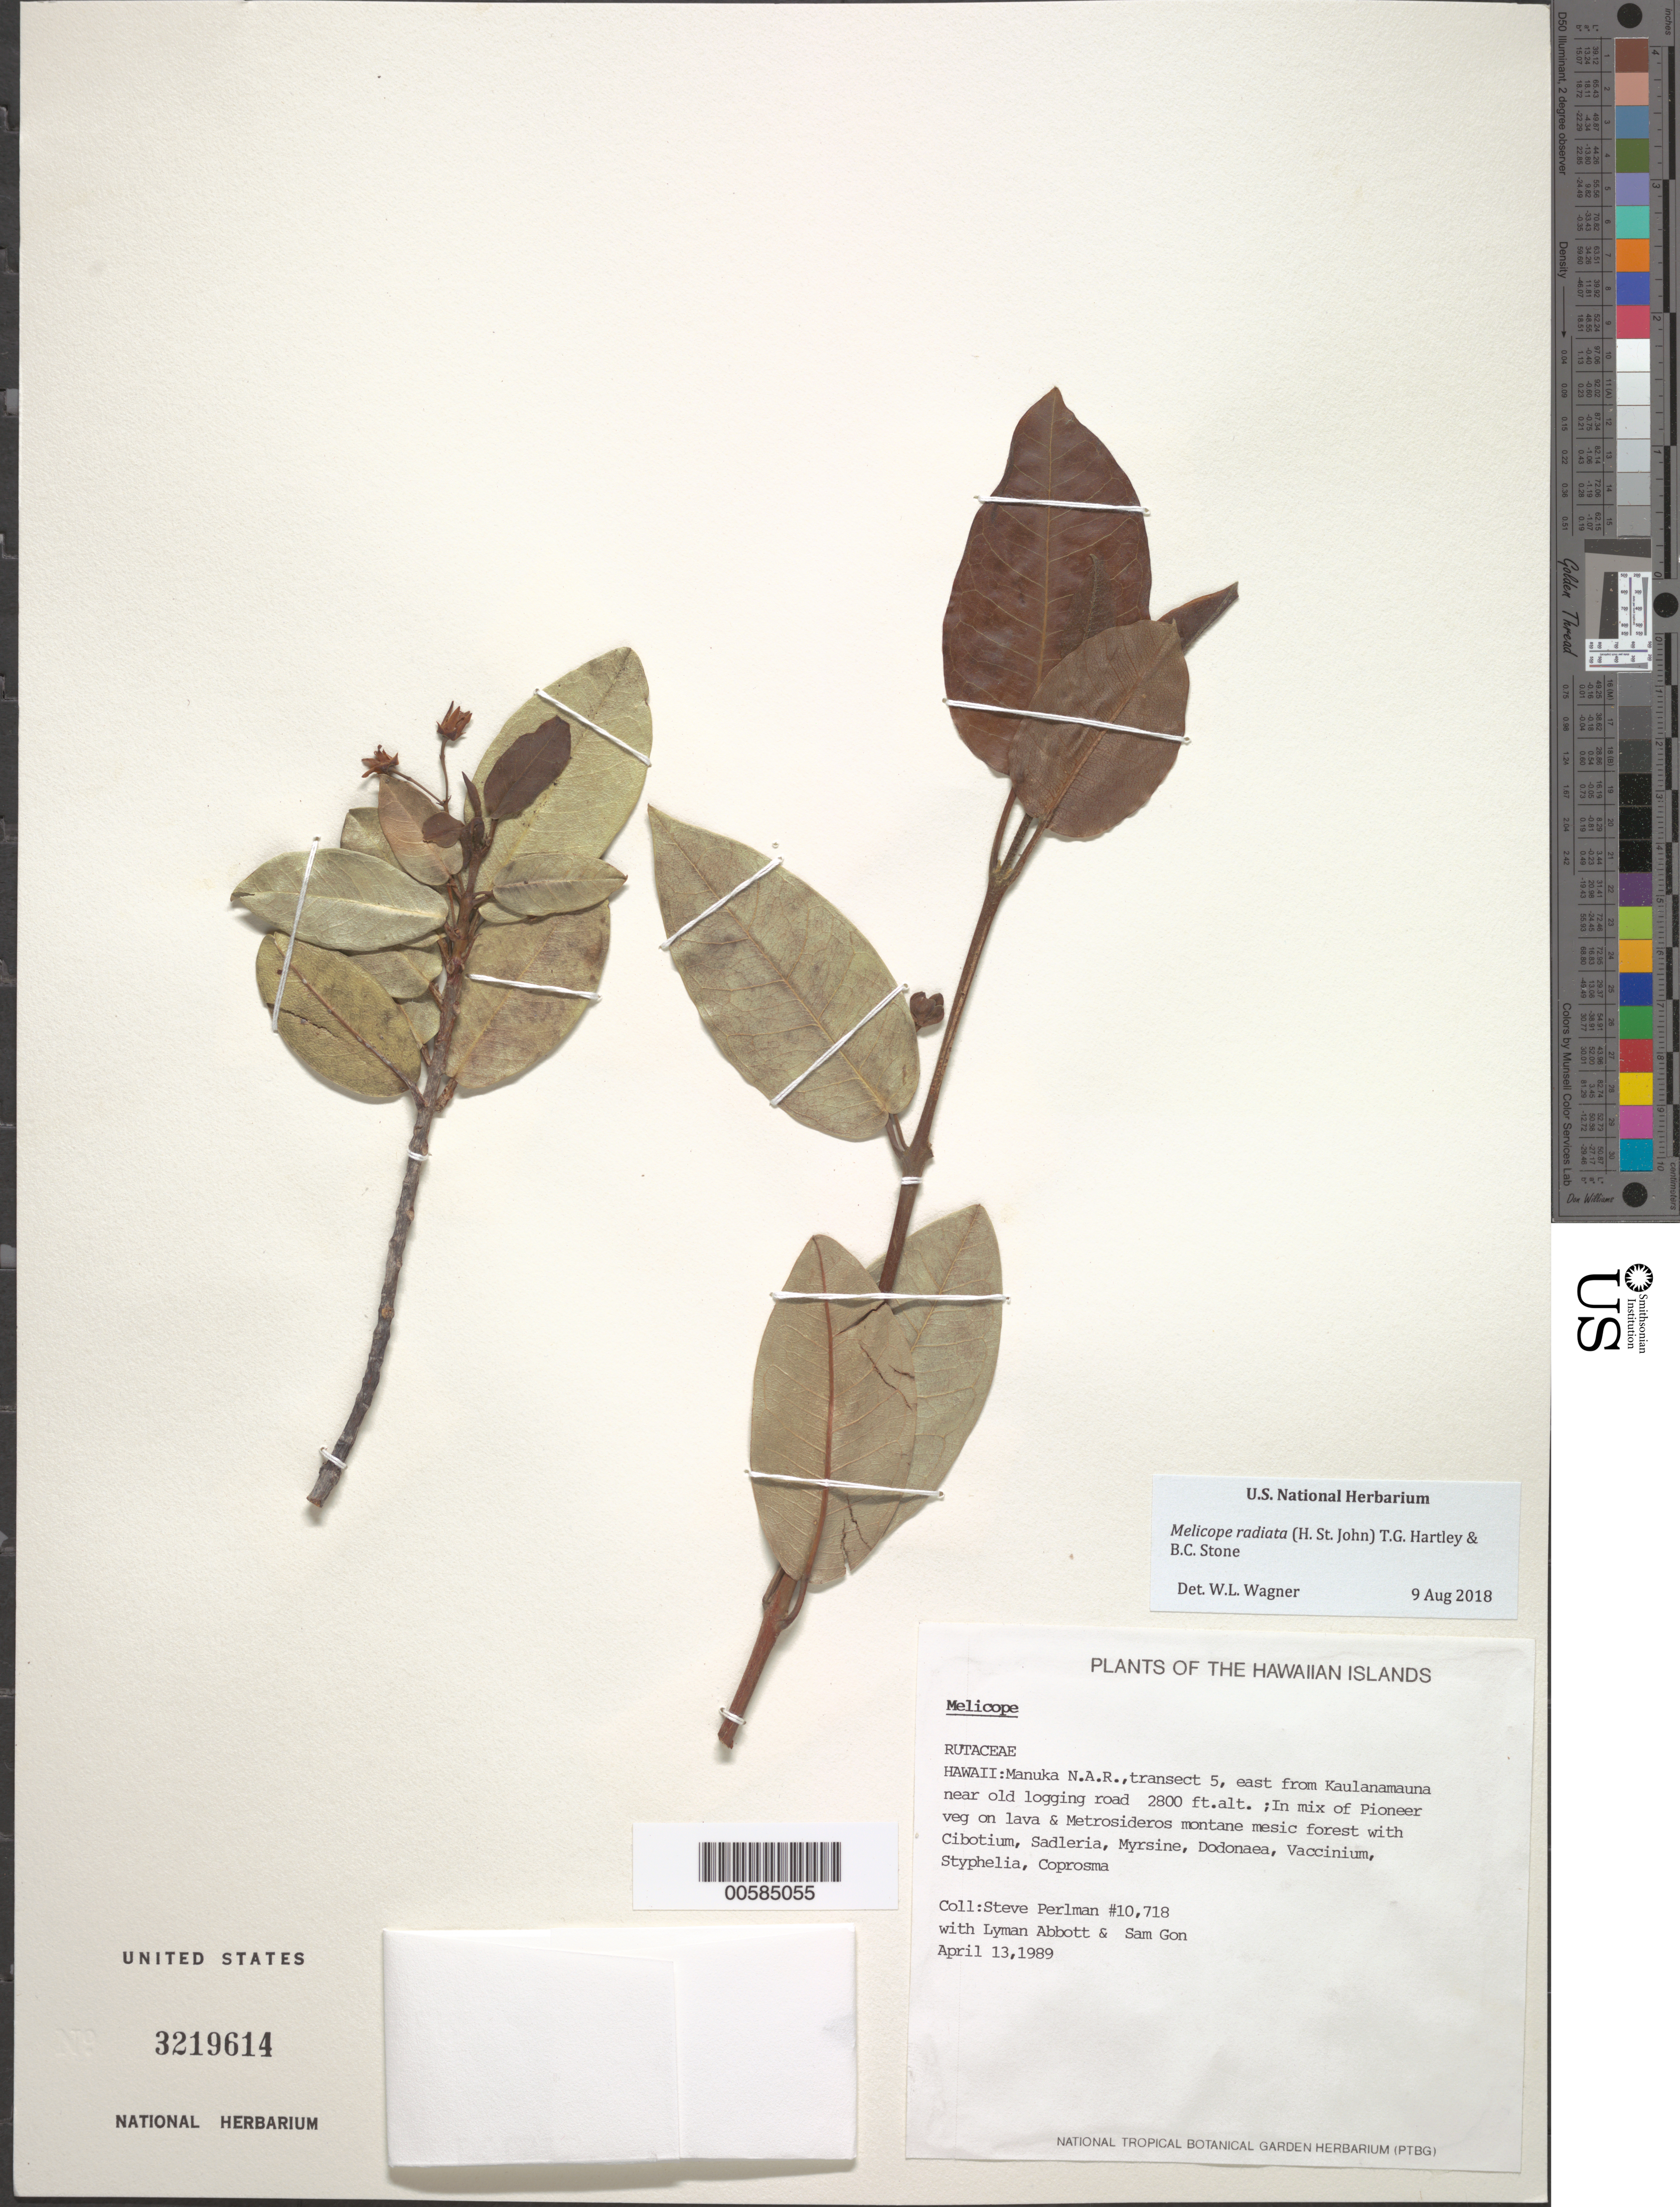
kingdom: Plantae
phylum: Tracheophyta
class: Magnoliopsida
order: Sapindales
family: Rutaceae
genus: Melicope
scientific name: Melicope radiata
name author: (H. St. John) T.G. Hartley & B.C. Stone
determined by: Wagner, W. L., (BOT), Smithsonian Institution - National Museum of Natural History (UNITED STATES)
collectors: S. P. Perlman, L. Abbott & S. Gon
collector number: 10718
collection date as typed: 13 Apr 1989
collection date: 1989-04-13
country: United States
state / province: Hawaii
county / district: Hawaii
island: Hawaii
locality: Manuka N.A.R., transect 5, E from Kaulanamauna near old logging road.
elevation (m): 853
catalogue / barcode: US 3219614